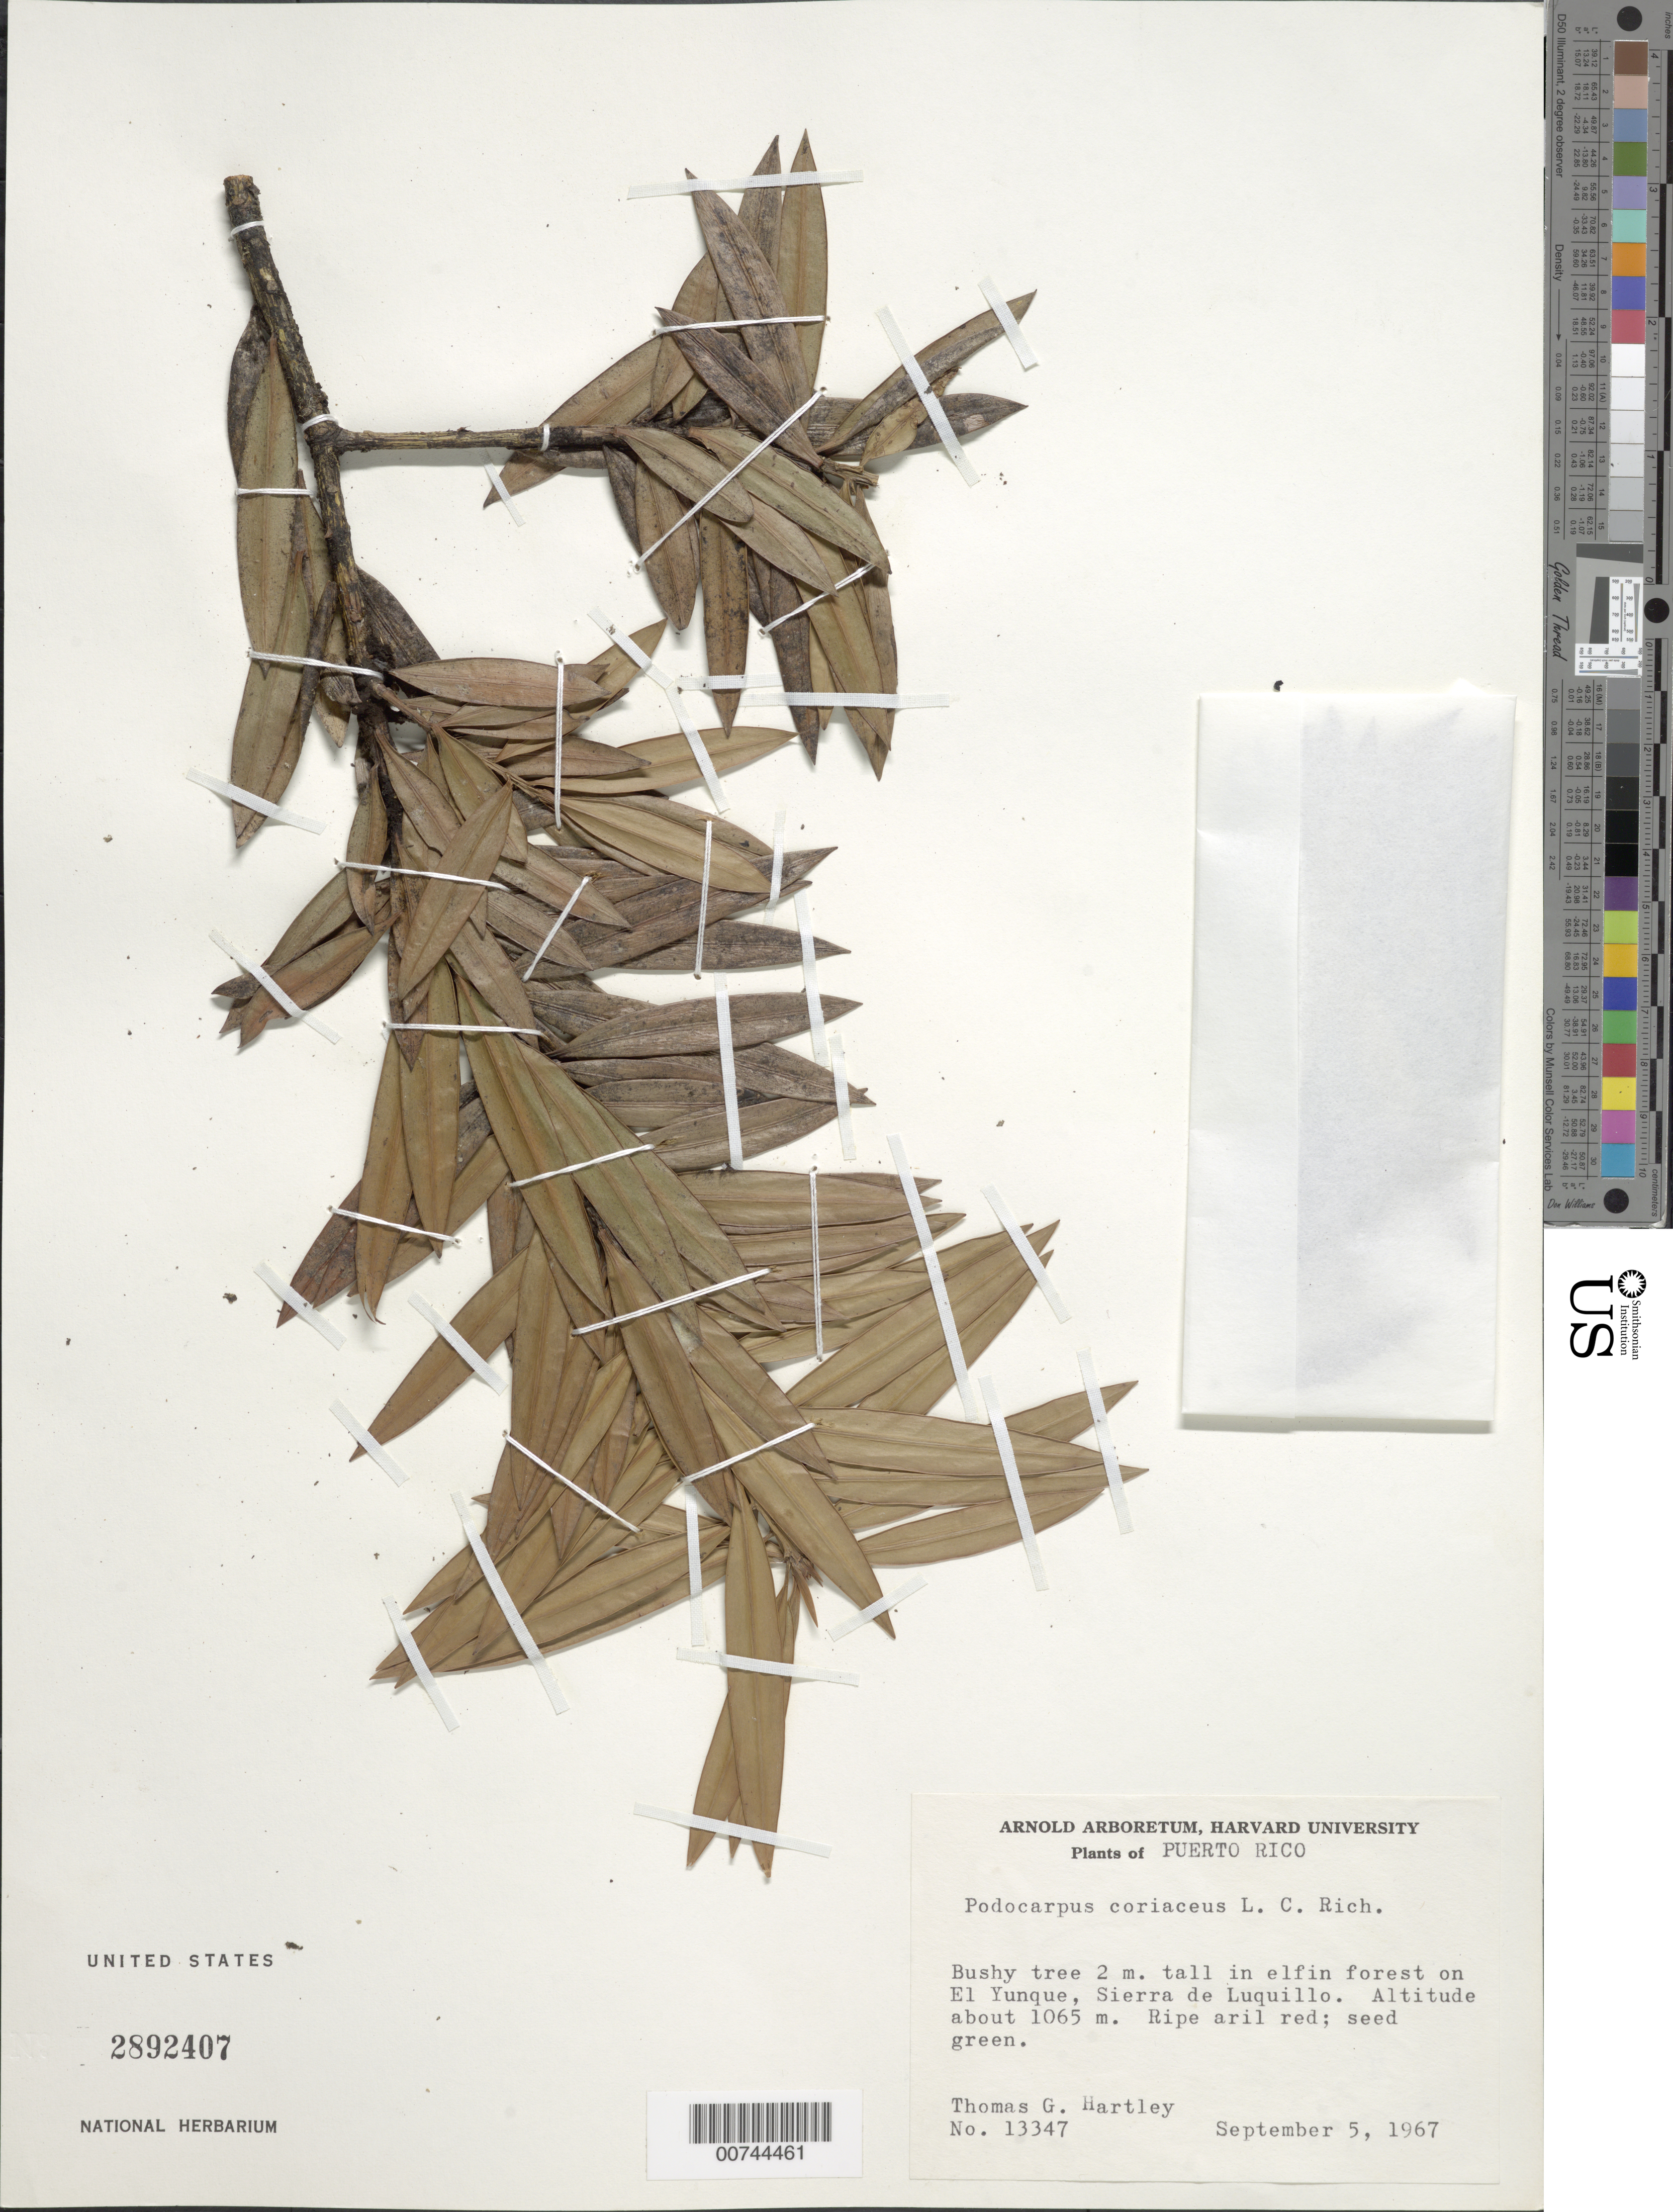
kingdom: Plantae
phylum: Tracheophyta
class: Pinopsida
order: Pinales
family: Podocarpaceae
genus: Podocarpus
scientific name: Podocarpus coriaceus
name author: Rich. & A. Rich.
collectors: T. G. Hartley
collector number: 13347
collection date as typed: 05 Sep 1967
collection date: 1967-09-05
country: Puerto Rico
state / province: Río Grande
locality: Sierra de Luquillo, El Yunque.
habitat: In elfin forest.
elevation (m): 1065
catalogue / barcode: US 2892407